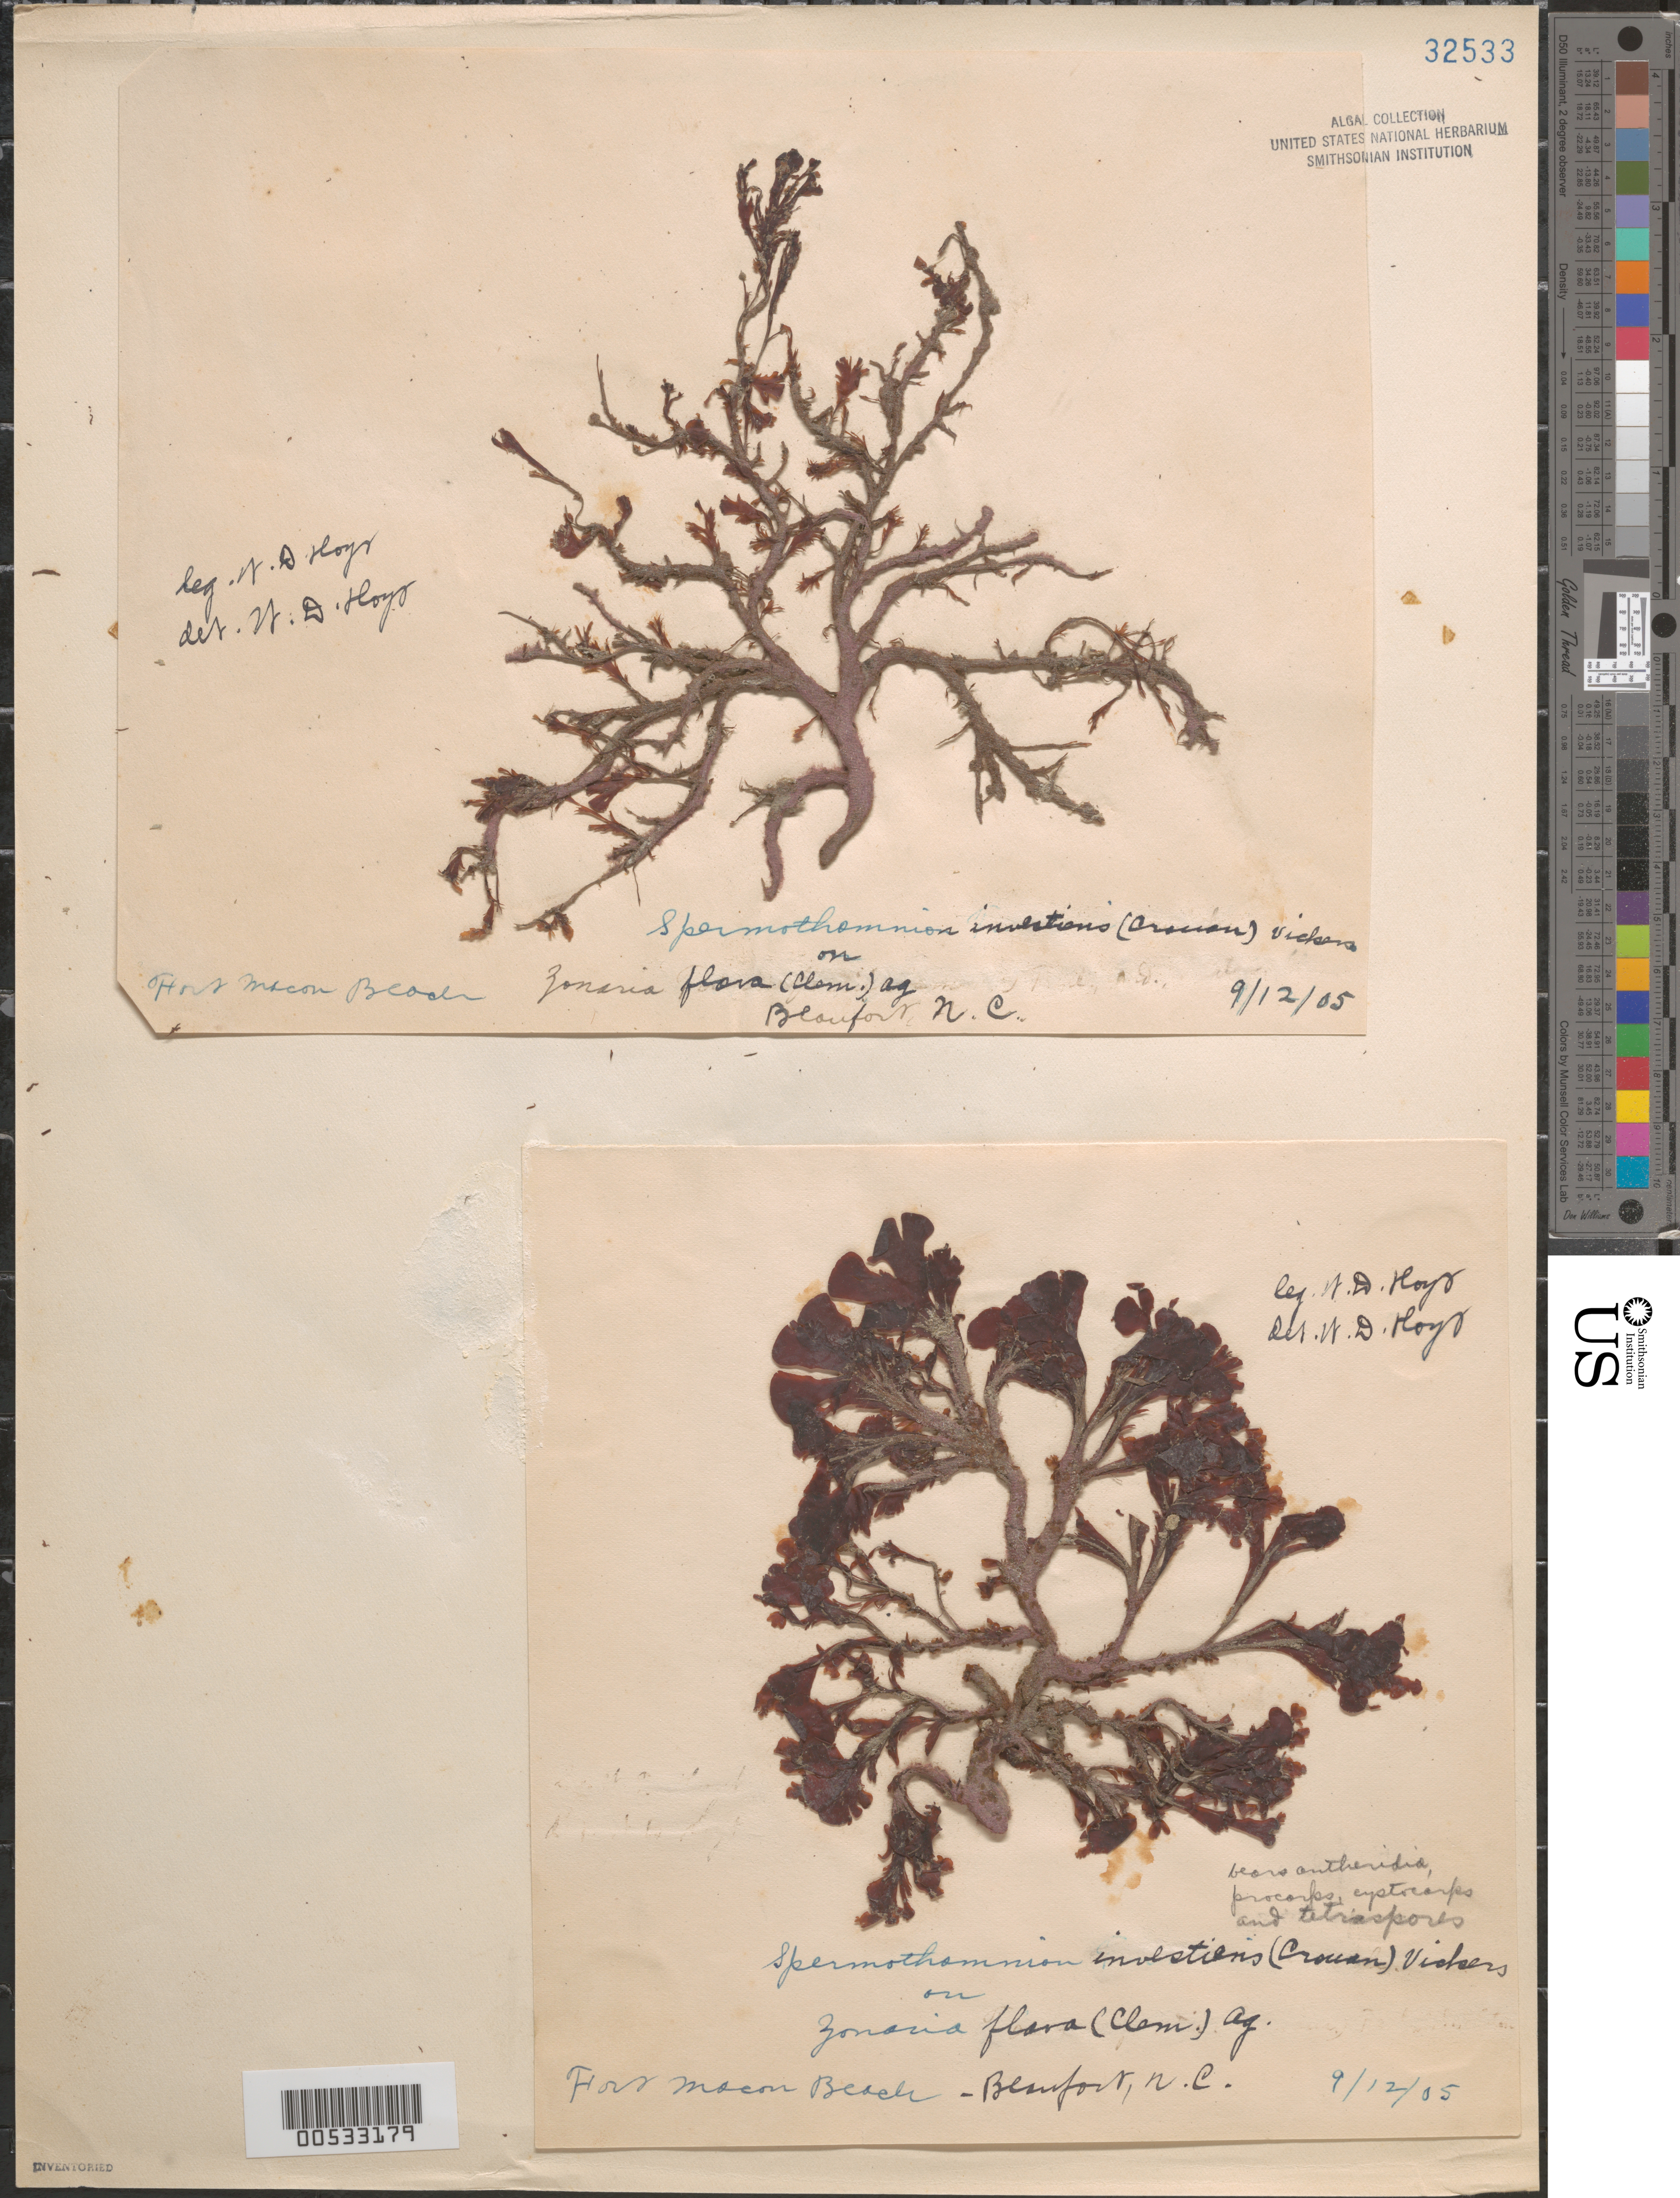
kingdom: Plantae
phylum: Rhodophyta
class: Florideophyceae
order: Ceramiales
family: Wrangeliaceae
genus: Spermothamnion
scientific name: Spermothamnion investiens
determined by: Hoyt, W. D.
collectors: W. D. Hoyt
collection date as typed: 12 Sep 1905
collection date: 1905-09-12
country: United States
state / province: North Carolina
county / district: Carteret County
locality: Beaufort, Fort Macon Beach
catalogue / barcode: US 32533